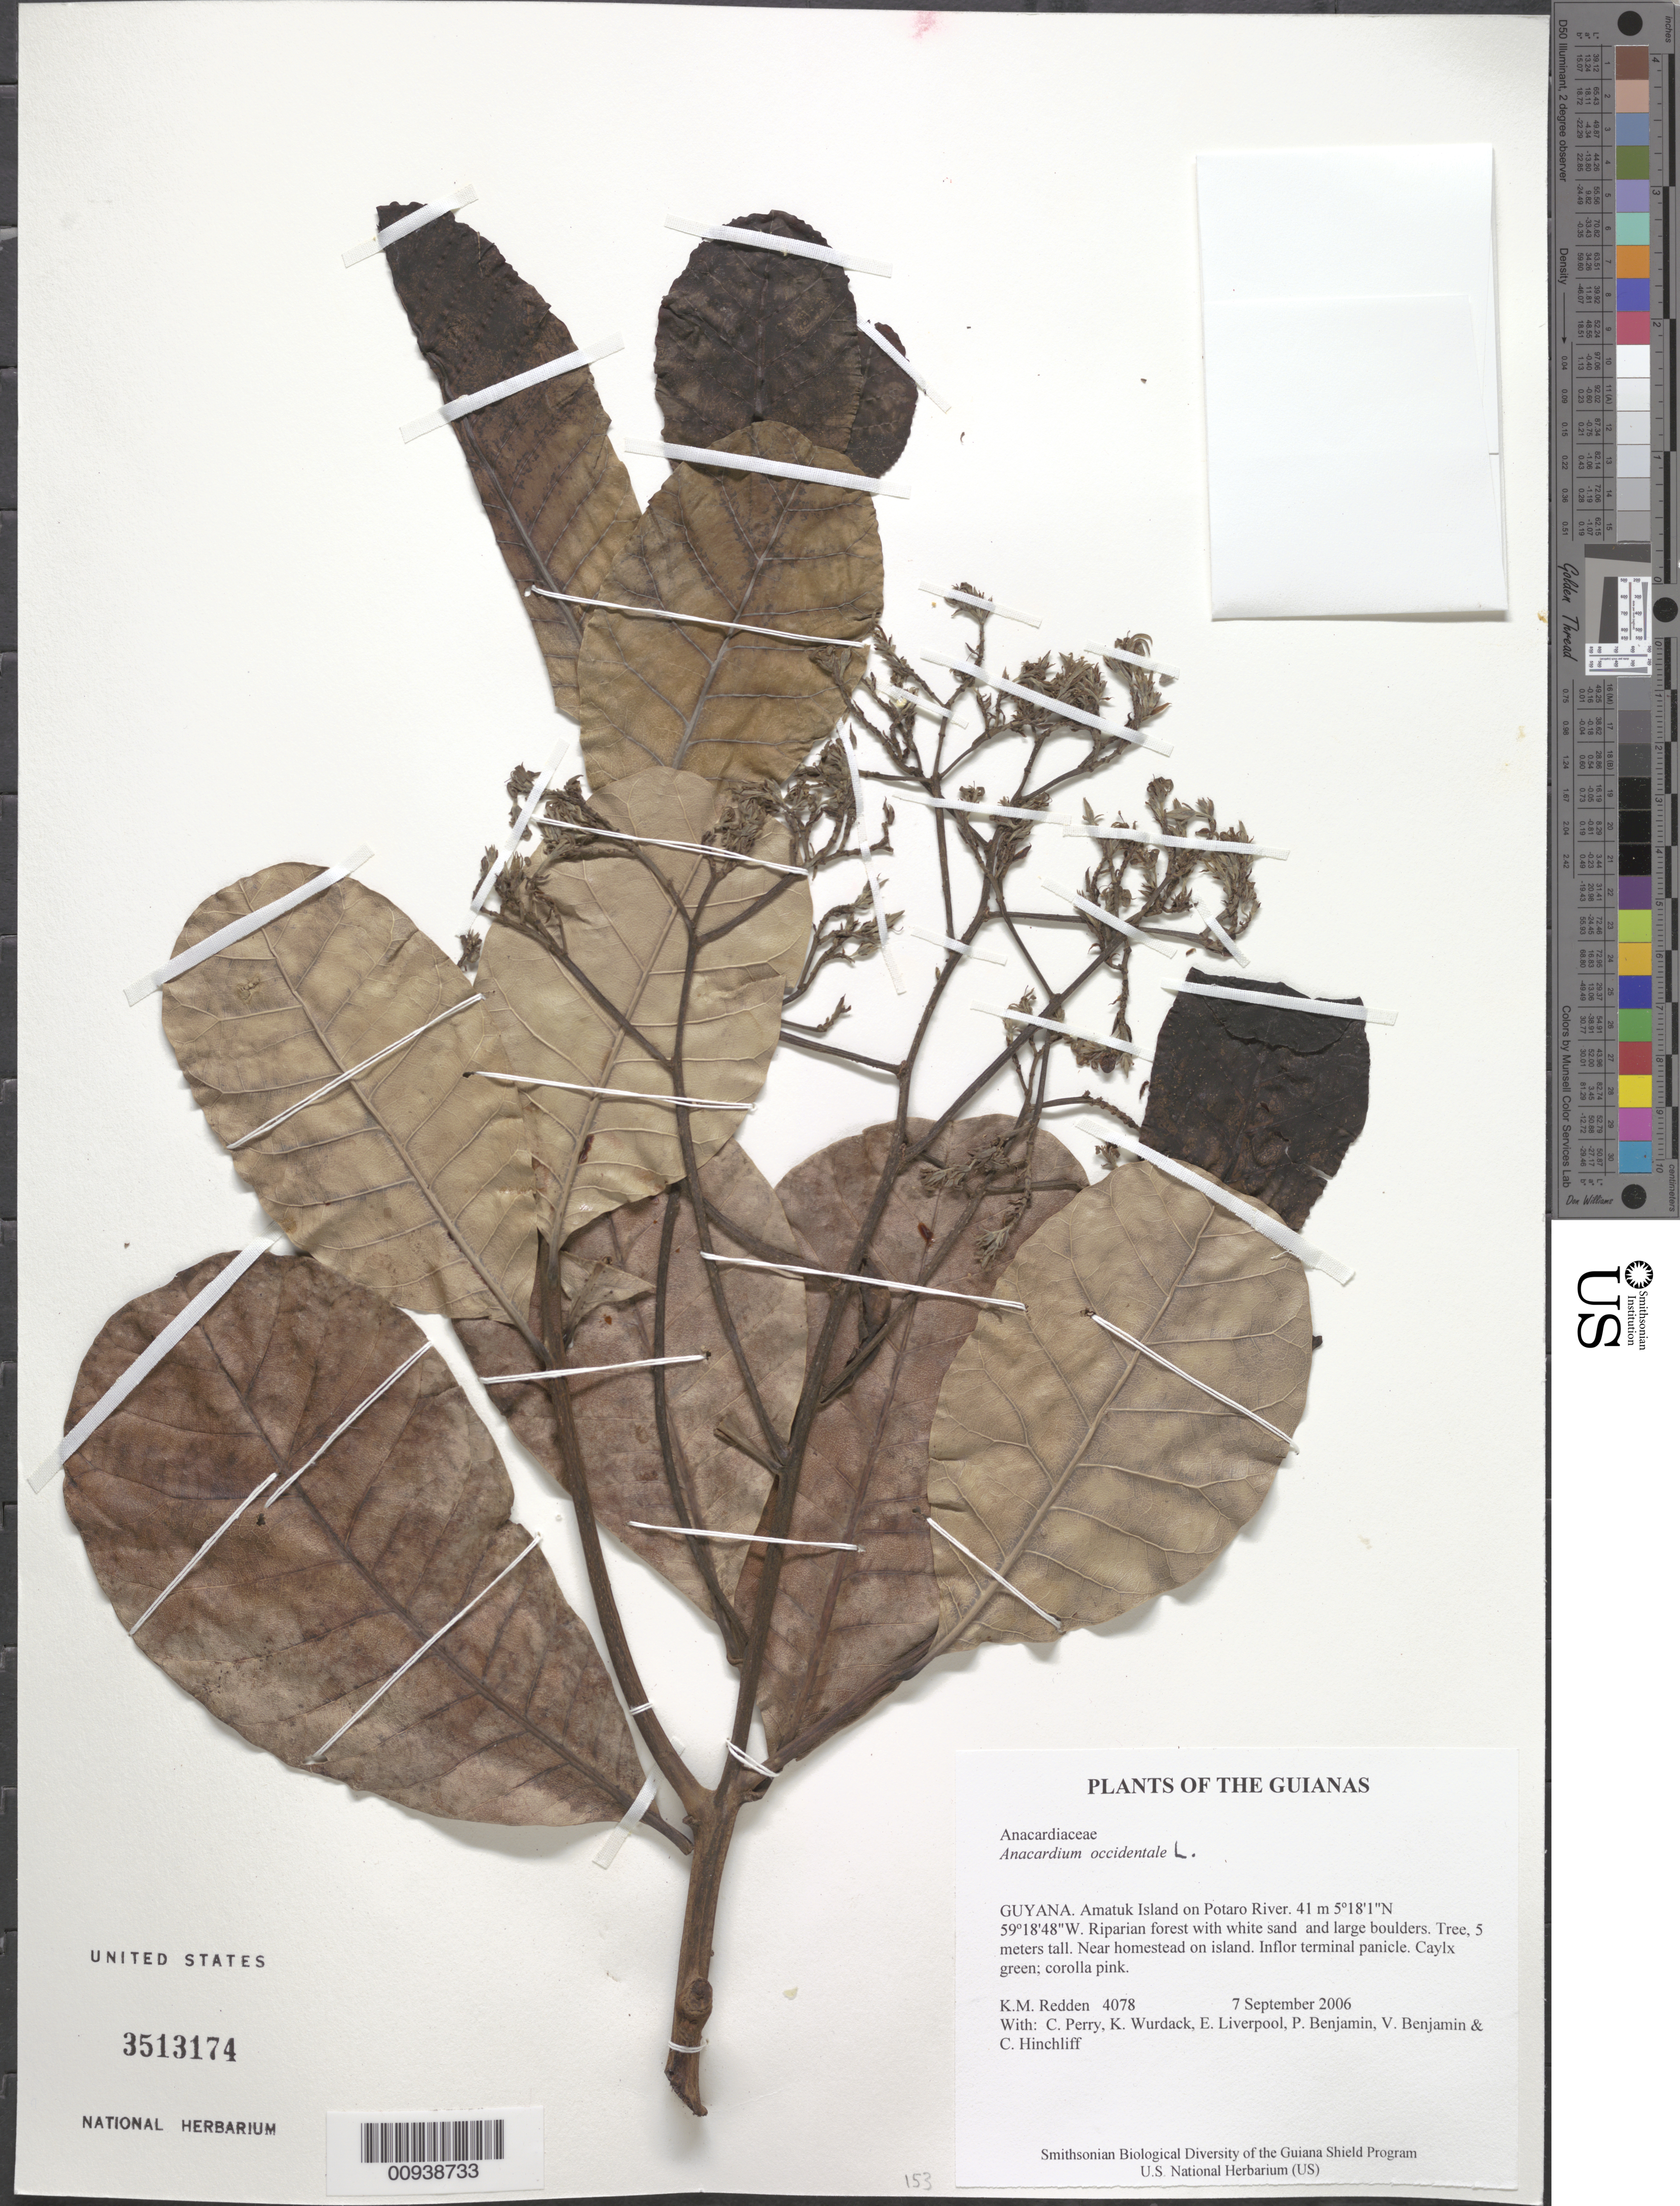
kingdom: Plantae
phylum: Tracheophyta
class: Magnoliopsida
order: Sapindales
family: Anacardiaceae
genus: Anacardium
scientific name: Anacardium occidentale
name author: L.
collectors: K. M. Redden, C. Perry, K. Wurdack, E. Liverpool, P. Benjamin, V. Benjamin & C. E. Hinchliff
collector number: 4078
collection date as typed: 7 September 2006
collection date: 2006-09-07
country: Guyana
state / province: Potaro-Siparuni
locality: Amatuk Island on Potaro River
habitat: Riparian forest with white sand and large boulders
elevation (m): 41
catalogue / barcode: US 3513174